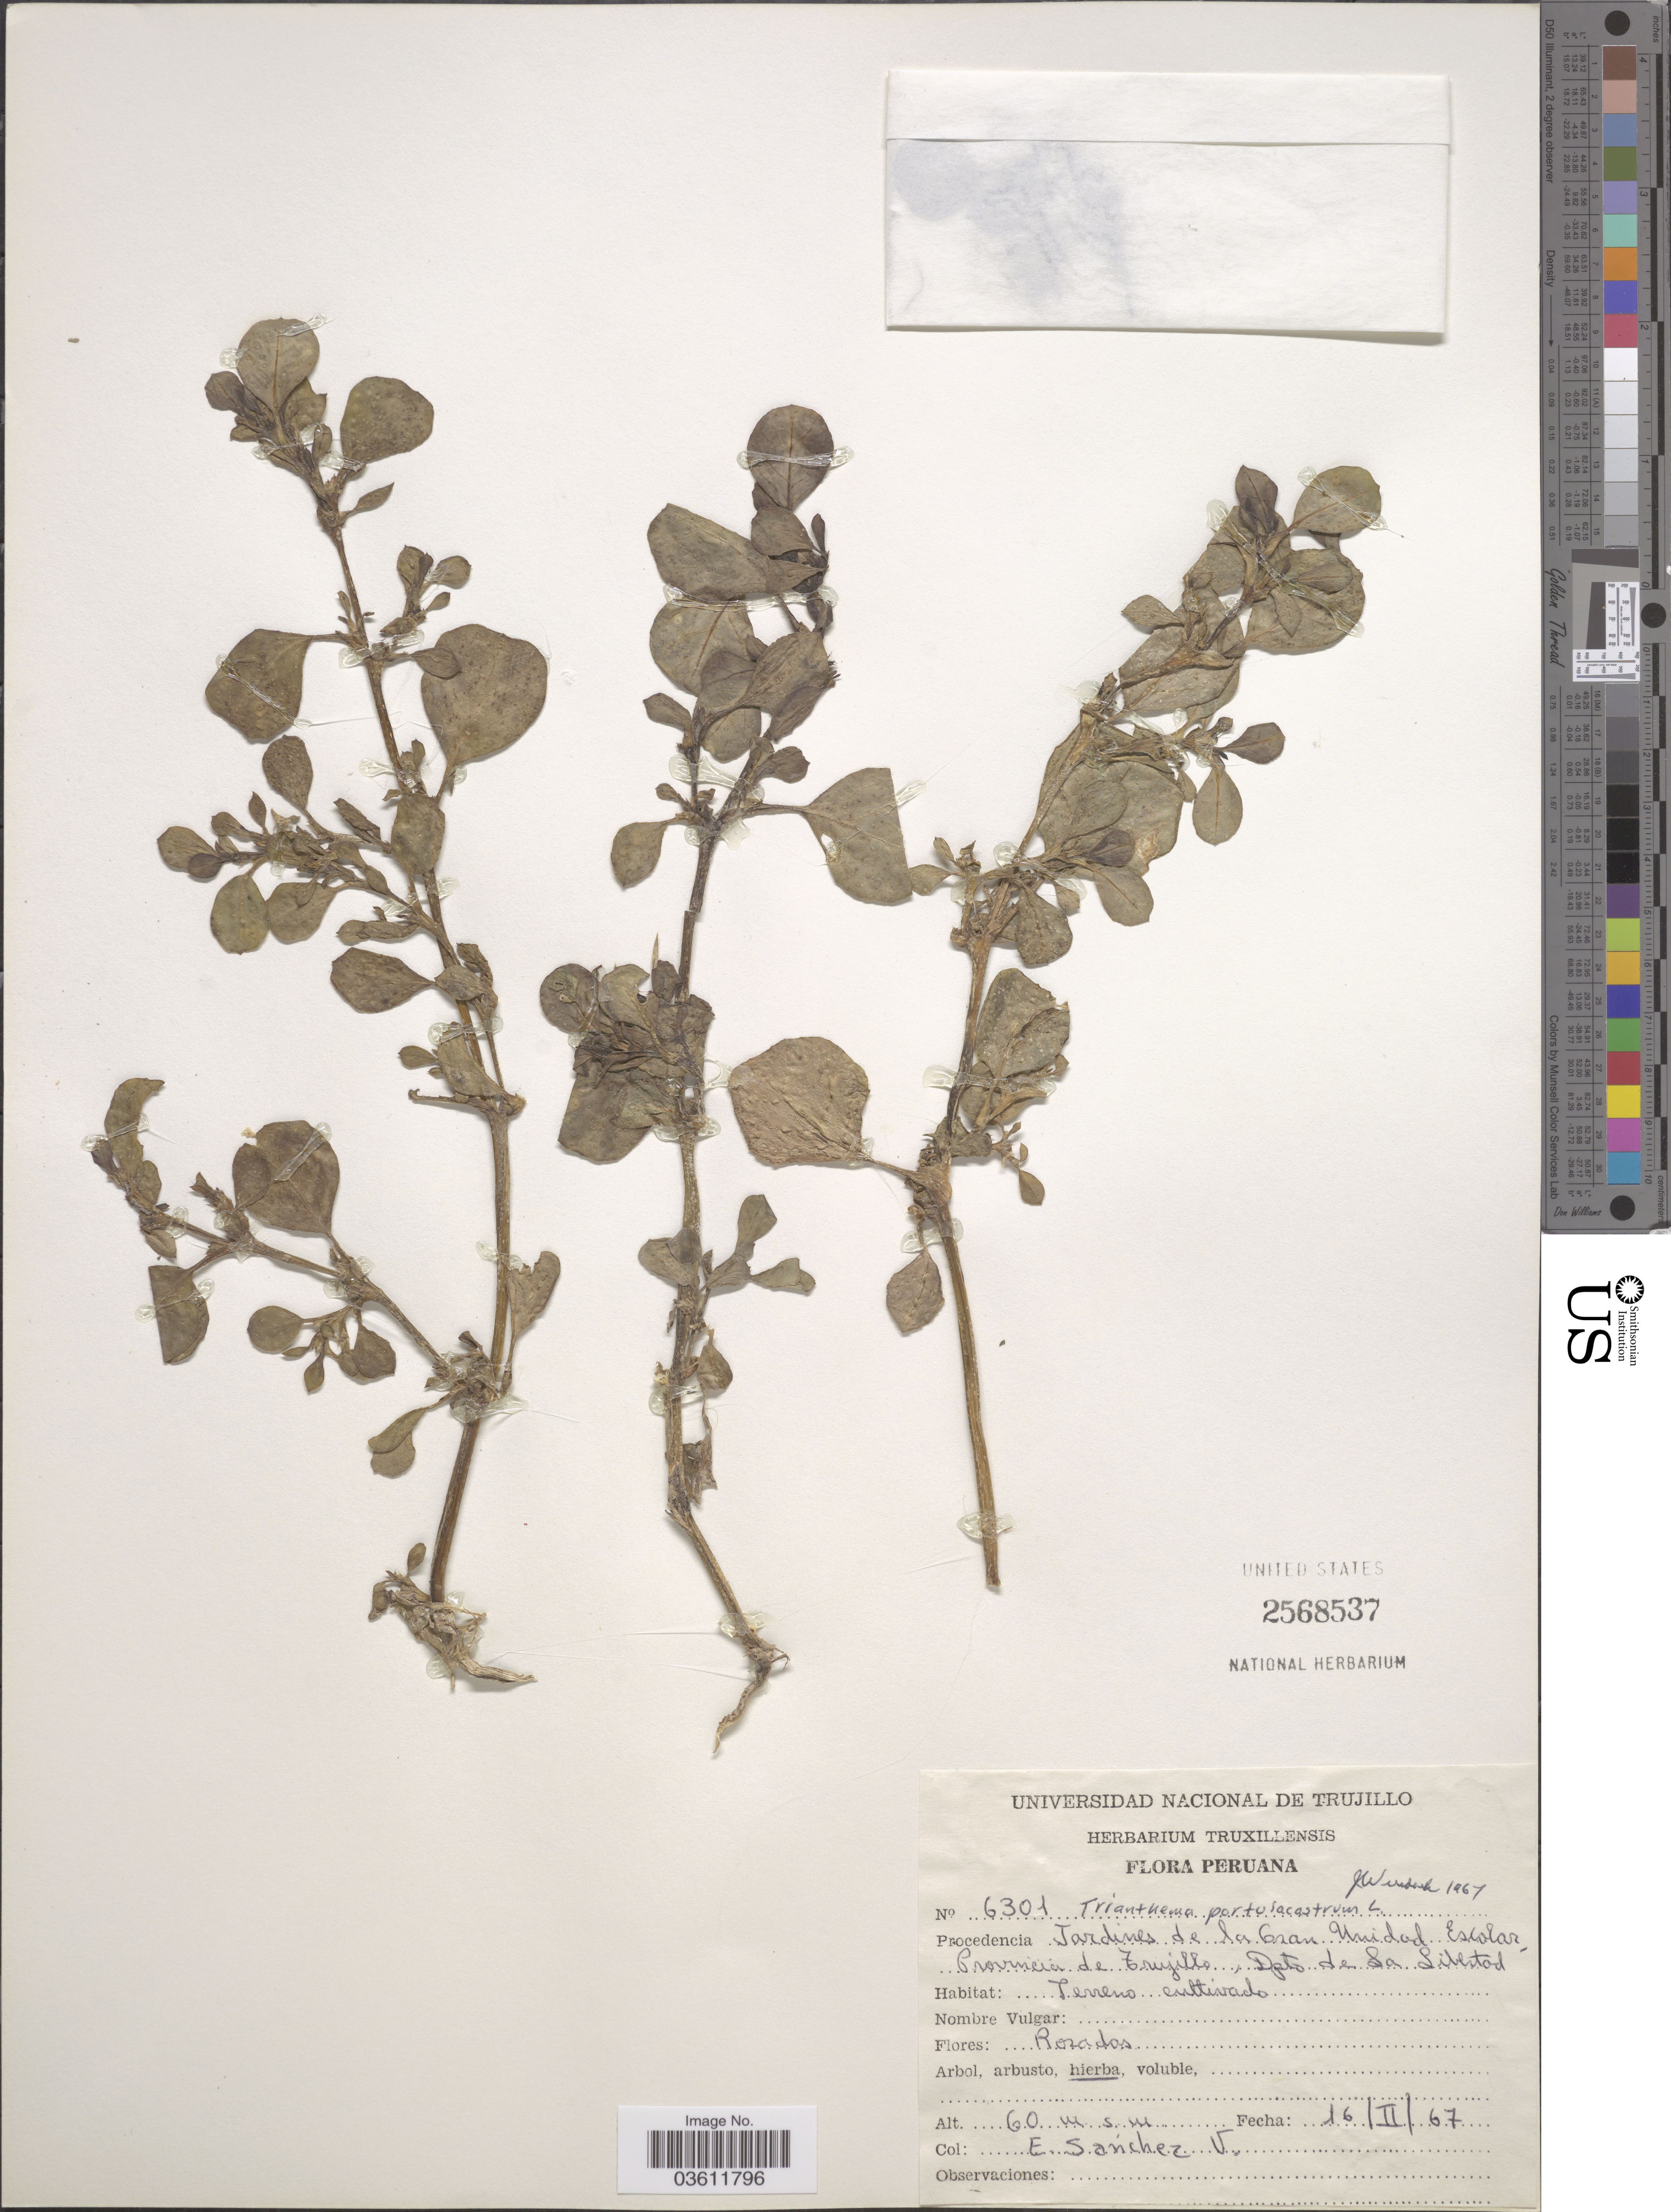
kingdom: Plantae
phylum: Tracheophyta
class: Magnoliopsida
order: Caryophyllales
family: Aizoaceae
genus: Trianthema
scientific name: Trianthema portulacastrum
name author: L.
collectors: E. Sánchez V.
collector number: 6301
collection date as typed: Transcribed d/m/y: 16/2/67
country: Peru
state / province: La Libertad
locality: Jardines de la Gran Unidad Escolar, Provincia de Trujillo, Dpto de La Libertad.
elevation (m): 60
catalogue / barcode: US 2568537